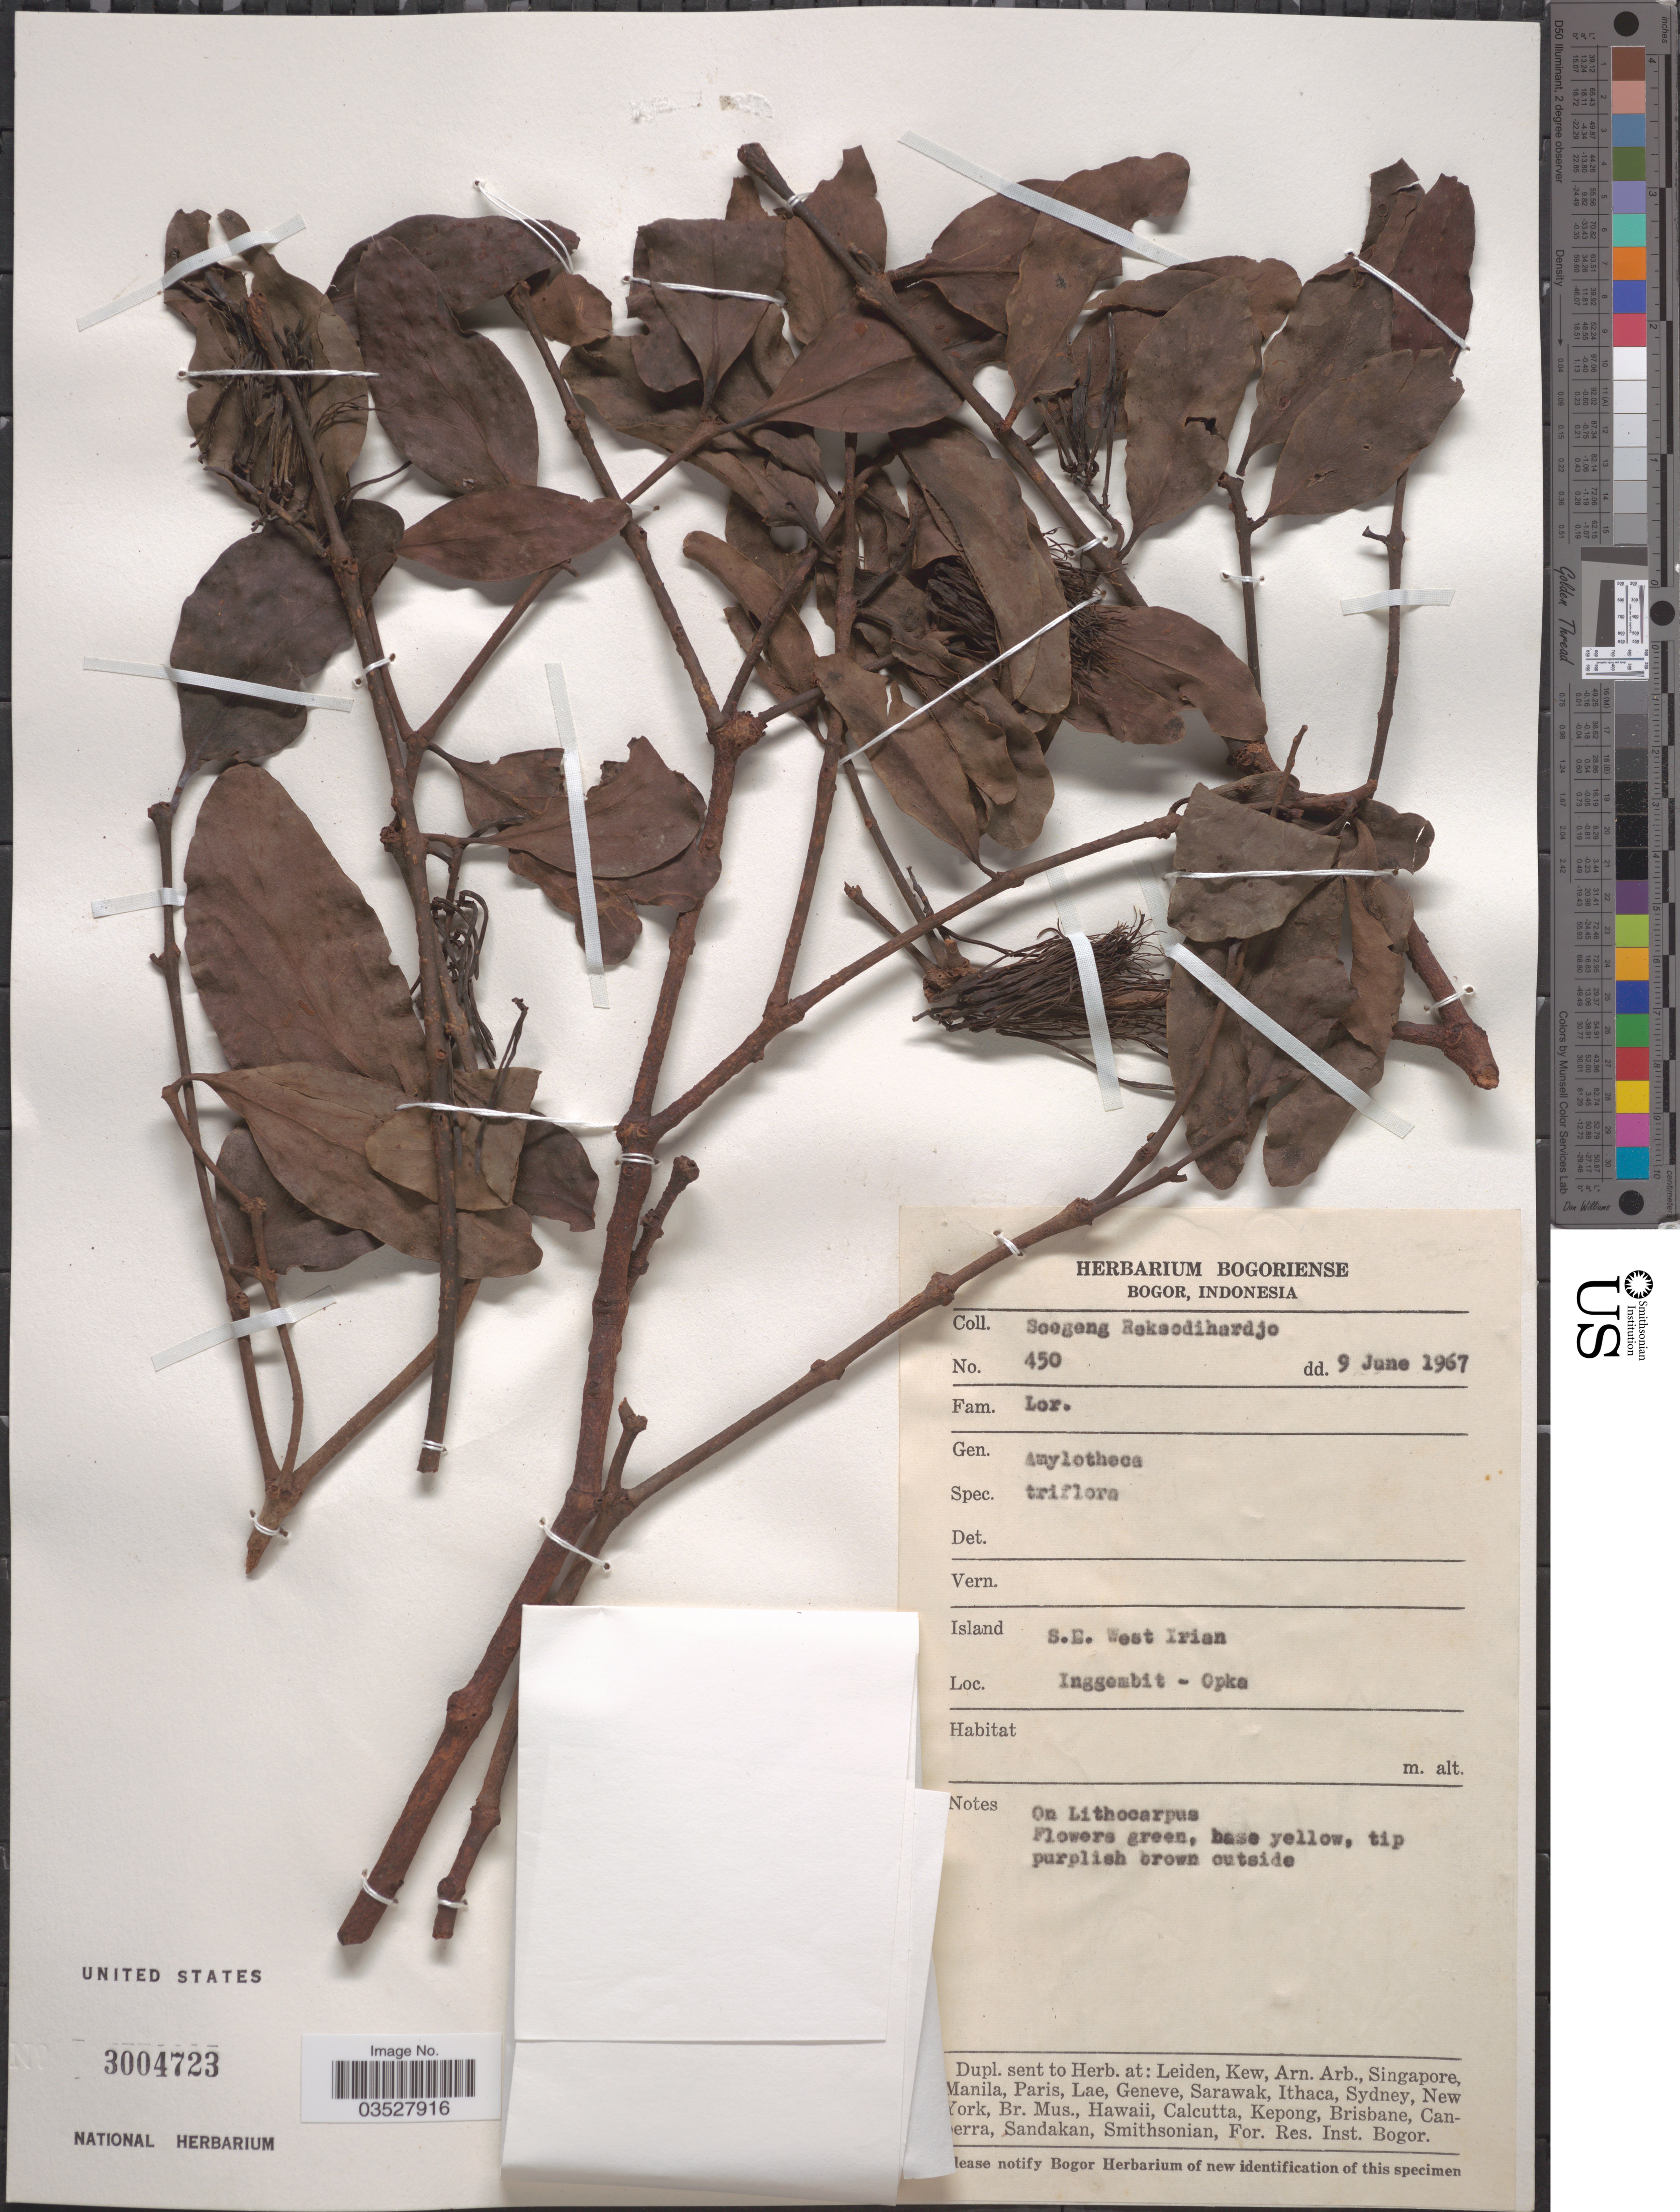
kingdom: Plantae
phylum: Tracheophyta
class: Magnoliopsida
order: Santalales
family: Loranthaceae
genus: Amylotheca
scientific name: Amylotheca triflora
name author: Danser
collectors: S. Reksodihardjo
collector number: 450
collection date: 1967-06-09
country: Indonesia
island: New Guinea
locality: Island S.E. West Irian. Inggembit - Opka.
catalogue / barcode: US 3004723